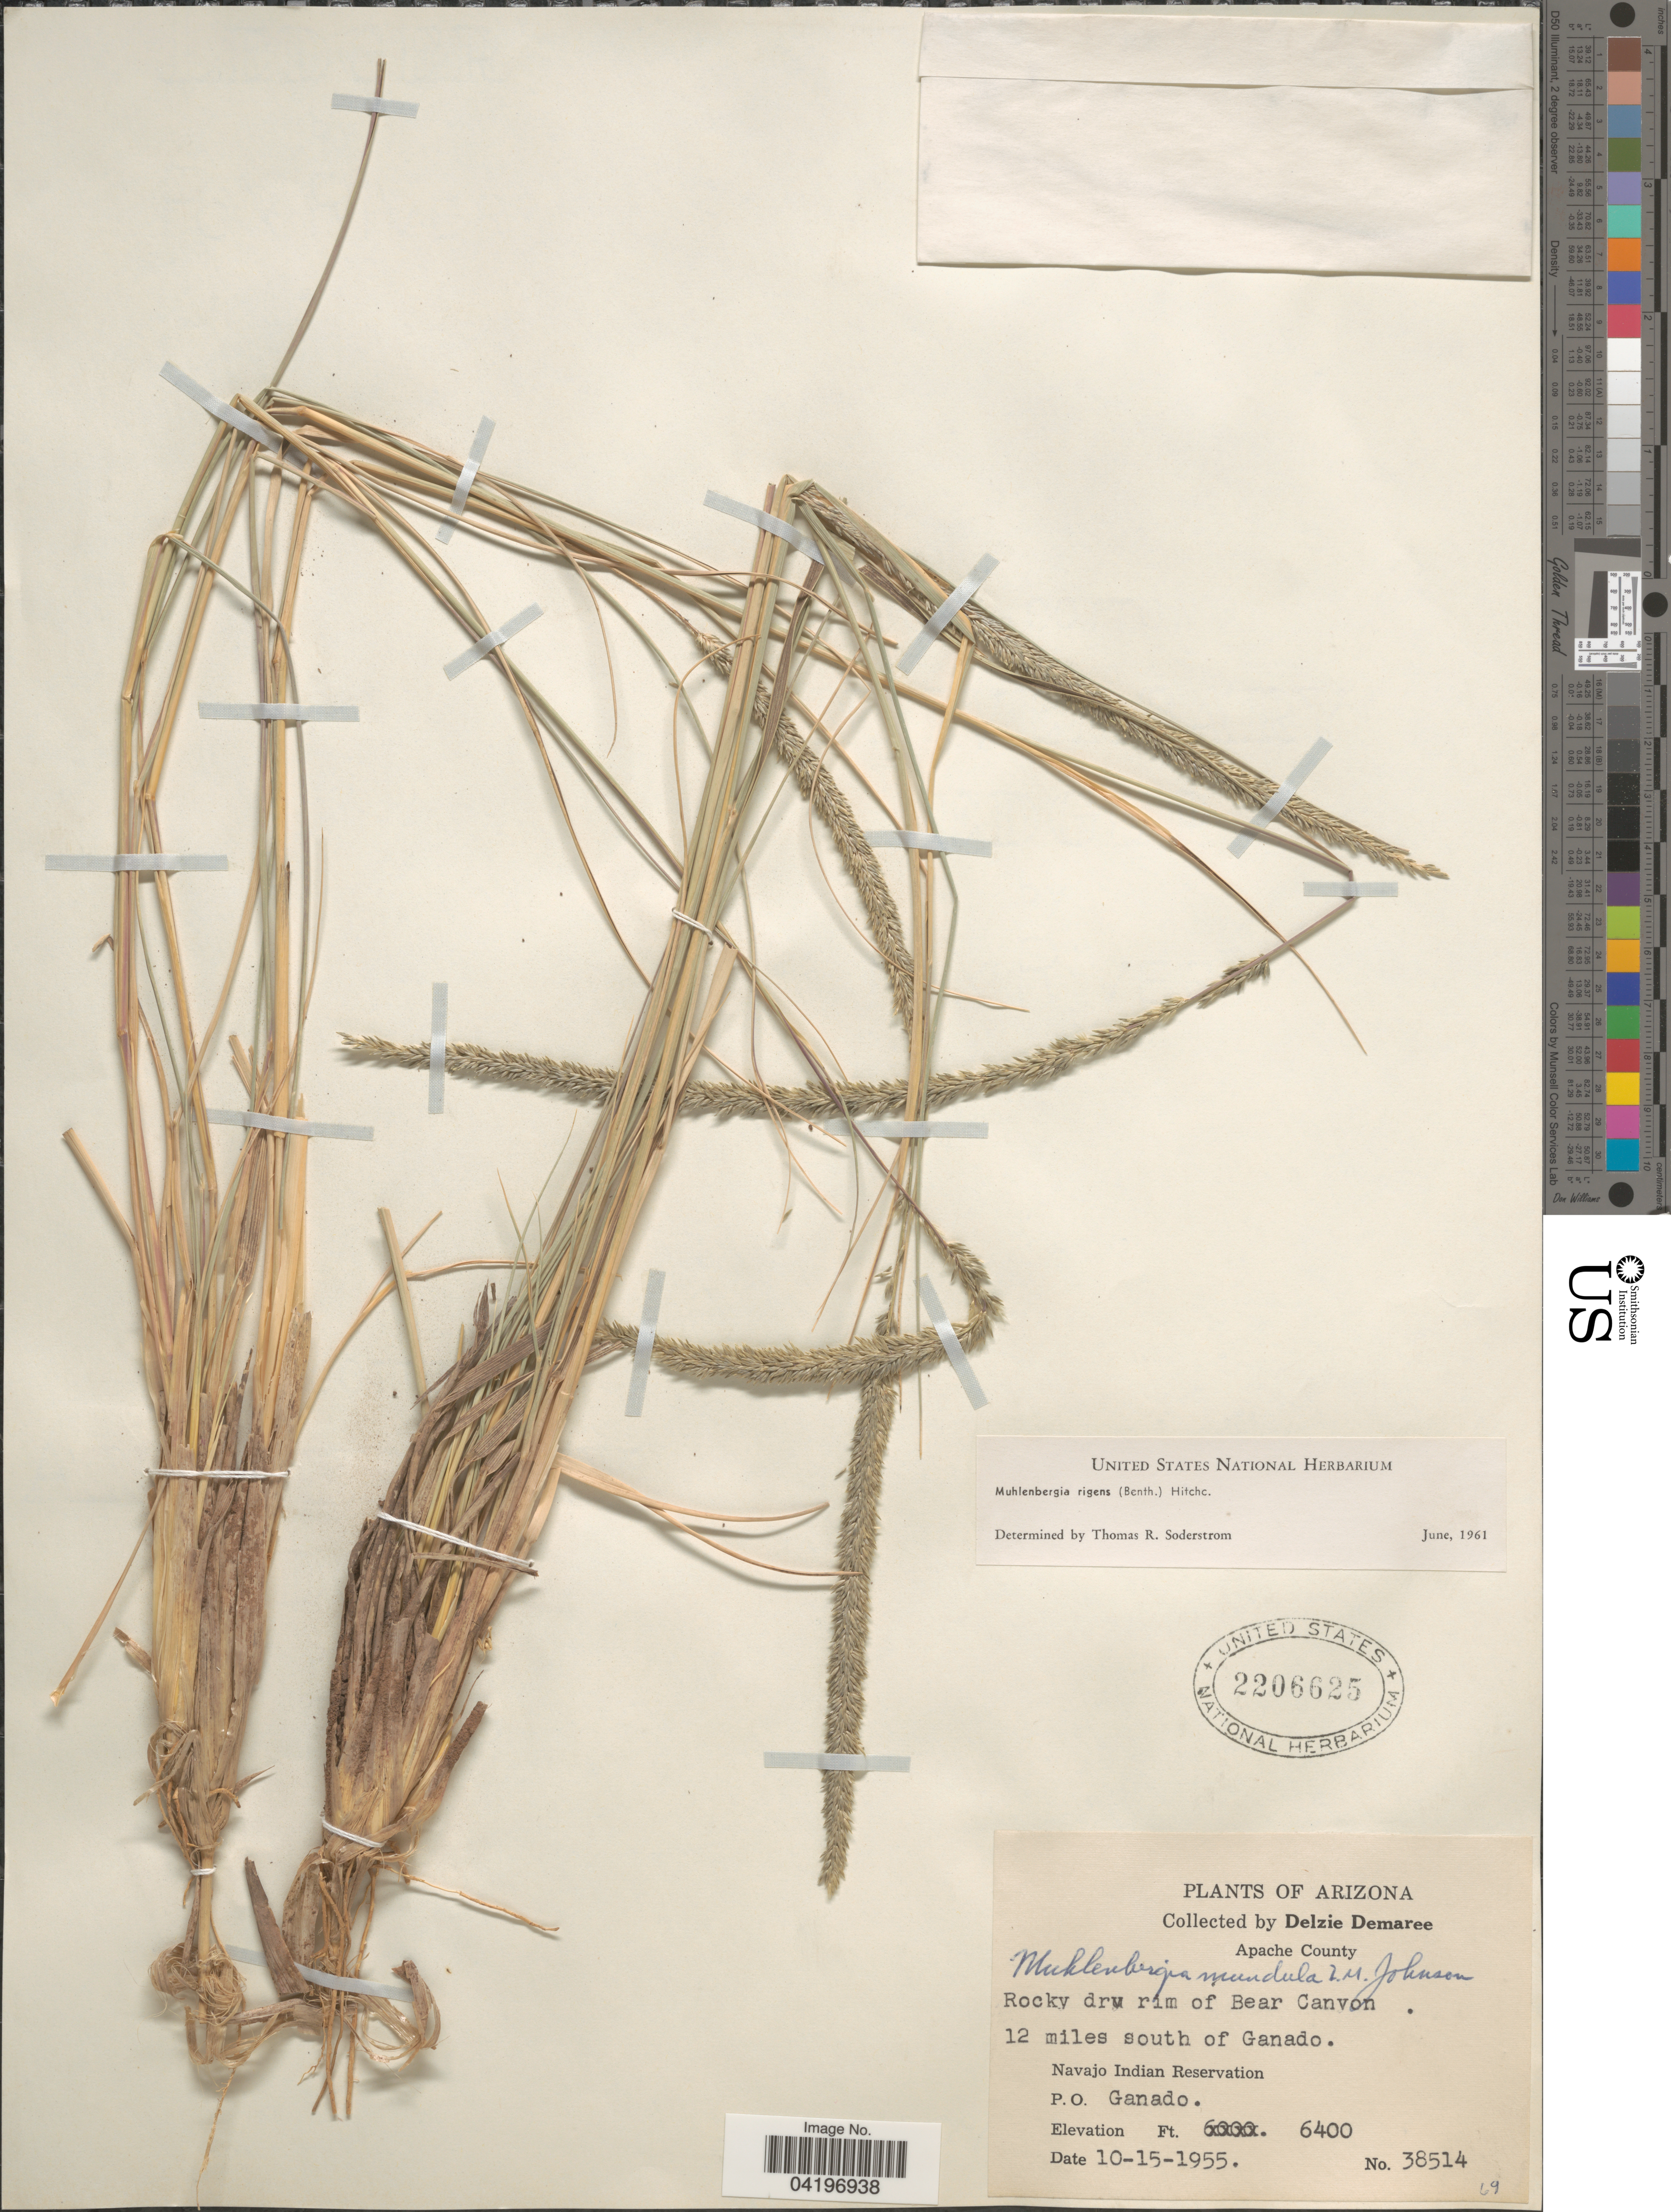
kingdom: Plantae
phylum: Tracheophyta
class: Liliopsida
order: Poales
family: Poaceae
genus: Muhlenbergia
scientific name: Muhlenbergia rigens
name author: (Benth.) Hitchc.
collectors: D. Demaree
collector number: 38514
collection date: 1955-10-15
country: United States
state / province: Arizona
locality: Apache County. Rocky dry rim of Bear Canyon. 12 miles south of Ganado. Navajo Indian Reservation. P.O. Ganado.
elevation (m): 1951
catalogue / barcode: US 2206625